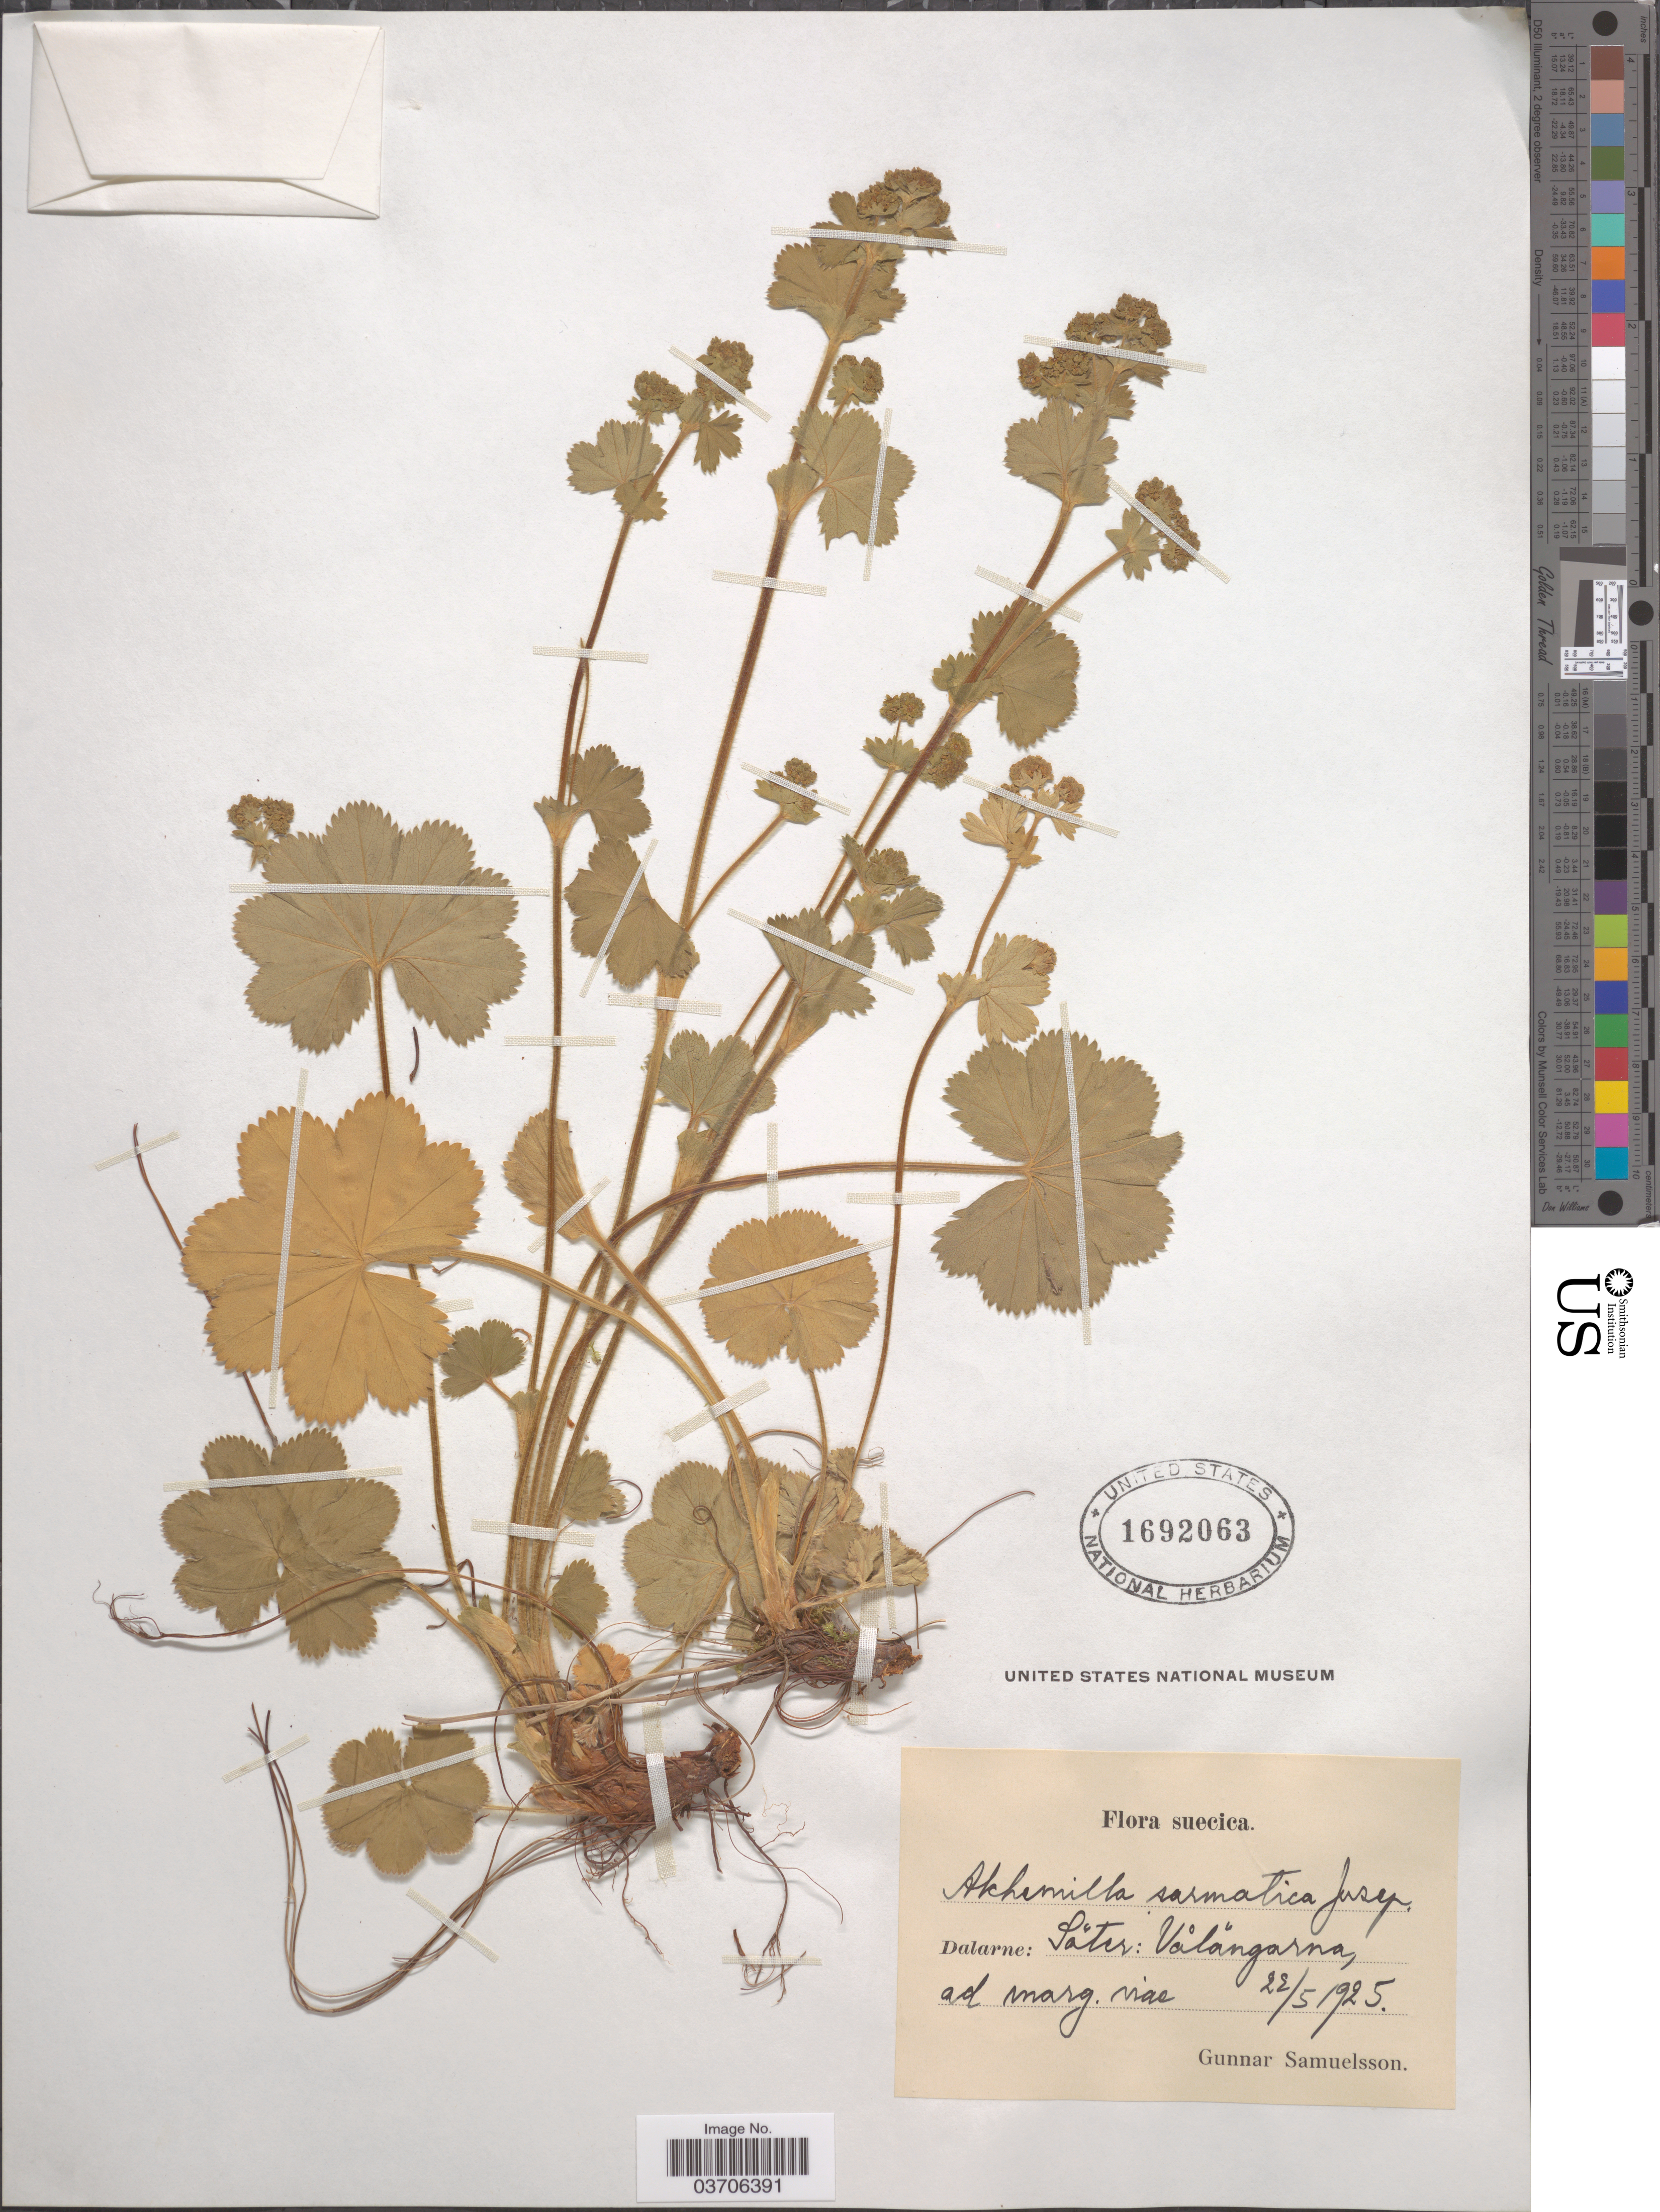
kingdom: Plantae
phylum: Tracheophyta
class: Magnoliopsida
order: Rosales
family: Rosaceae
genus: Alchemilla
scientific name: Alchemilla sarmatica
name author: Juz.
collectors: G. Samuelsson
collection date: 1925-05-23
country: Sweden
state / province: Dalarna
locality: Suecica. Dalarne: Säter: Vålängarna.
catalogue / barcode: US 1692063